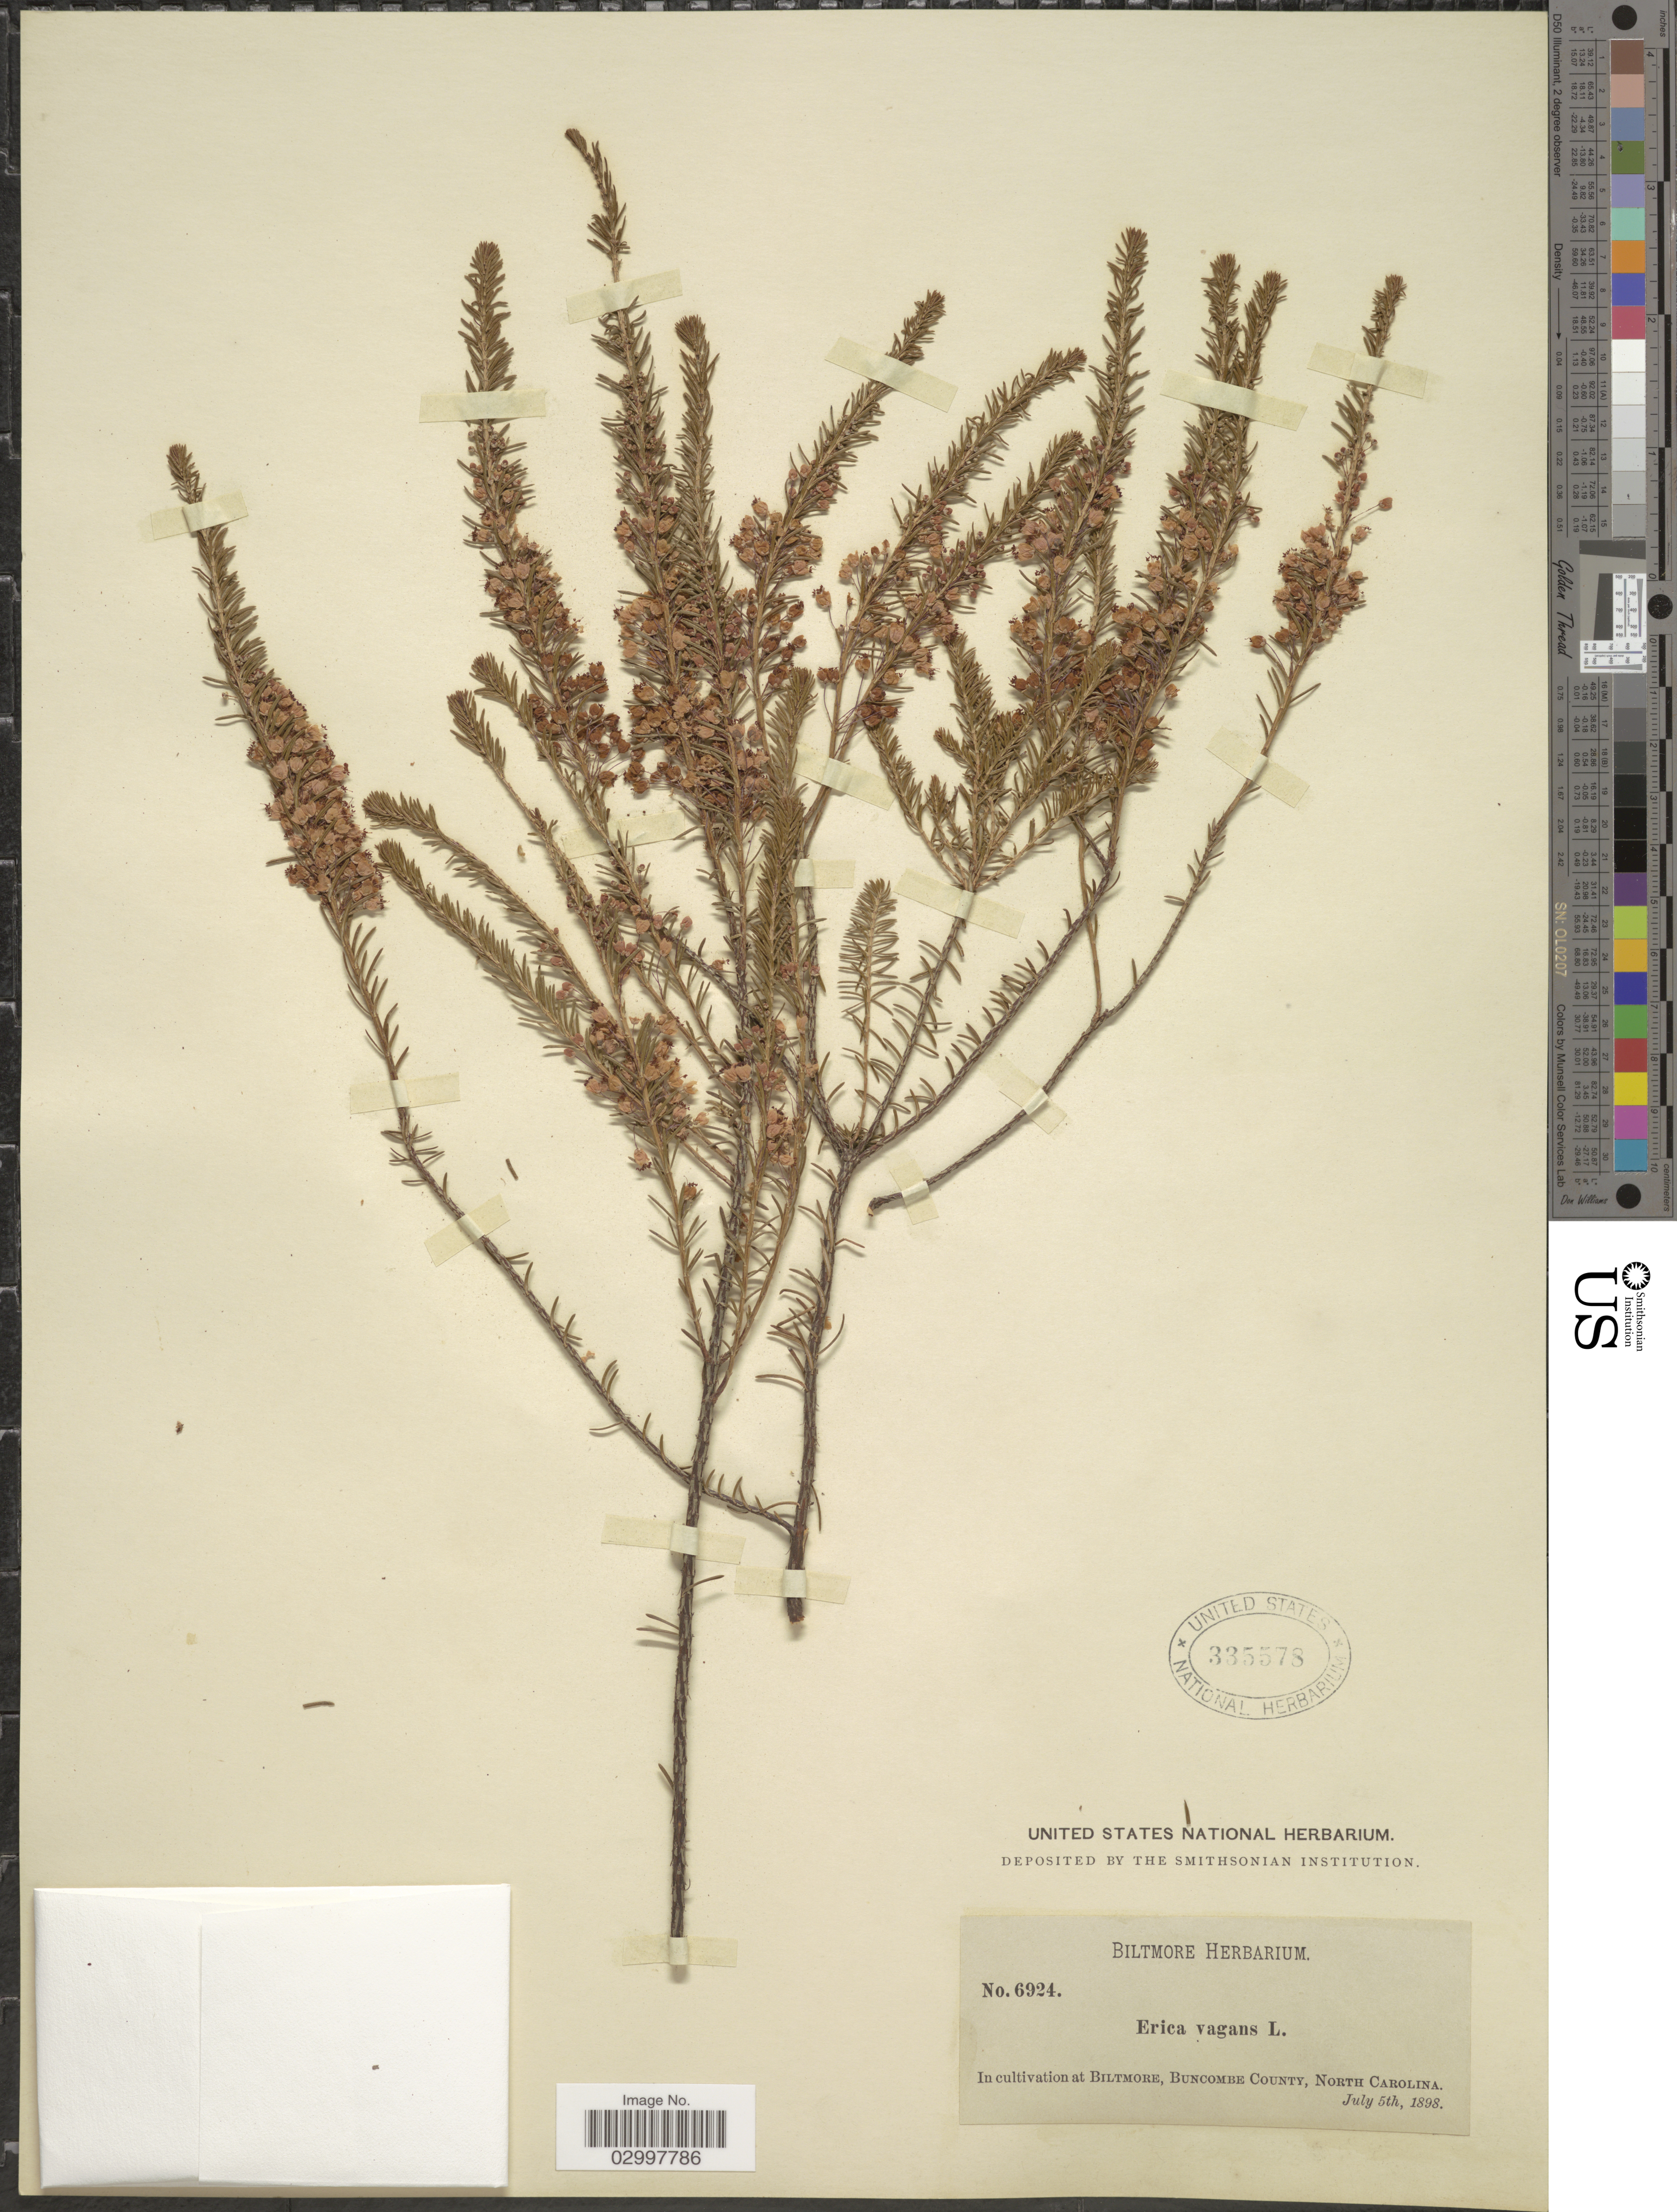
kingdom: Plantae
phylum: Tracheophyta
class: Magnoliopsida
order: Ericales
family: Ericaceae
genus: Erica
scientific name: Erica vagans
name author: L.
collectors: ex herb. Biltmore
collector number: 6924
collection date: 1898-07-05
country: United States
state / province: North Carolina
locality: Biltmore, Buncombe County.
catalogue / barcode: US 335578